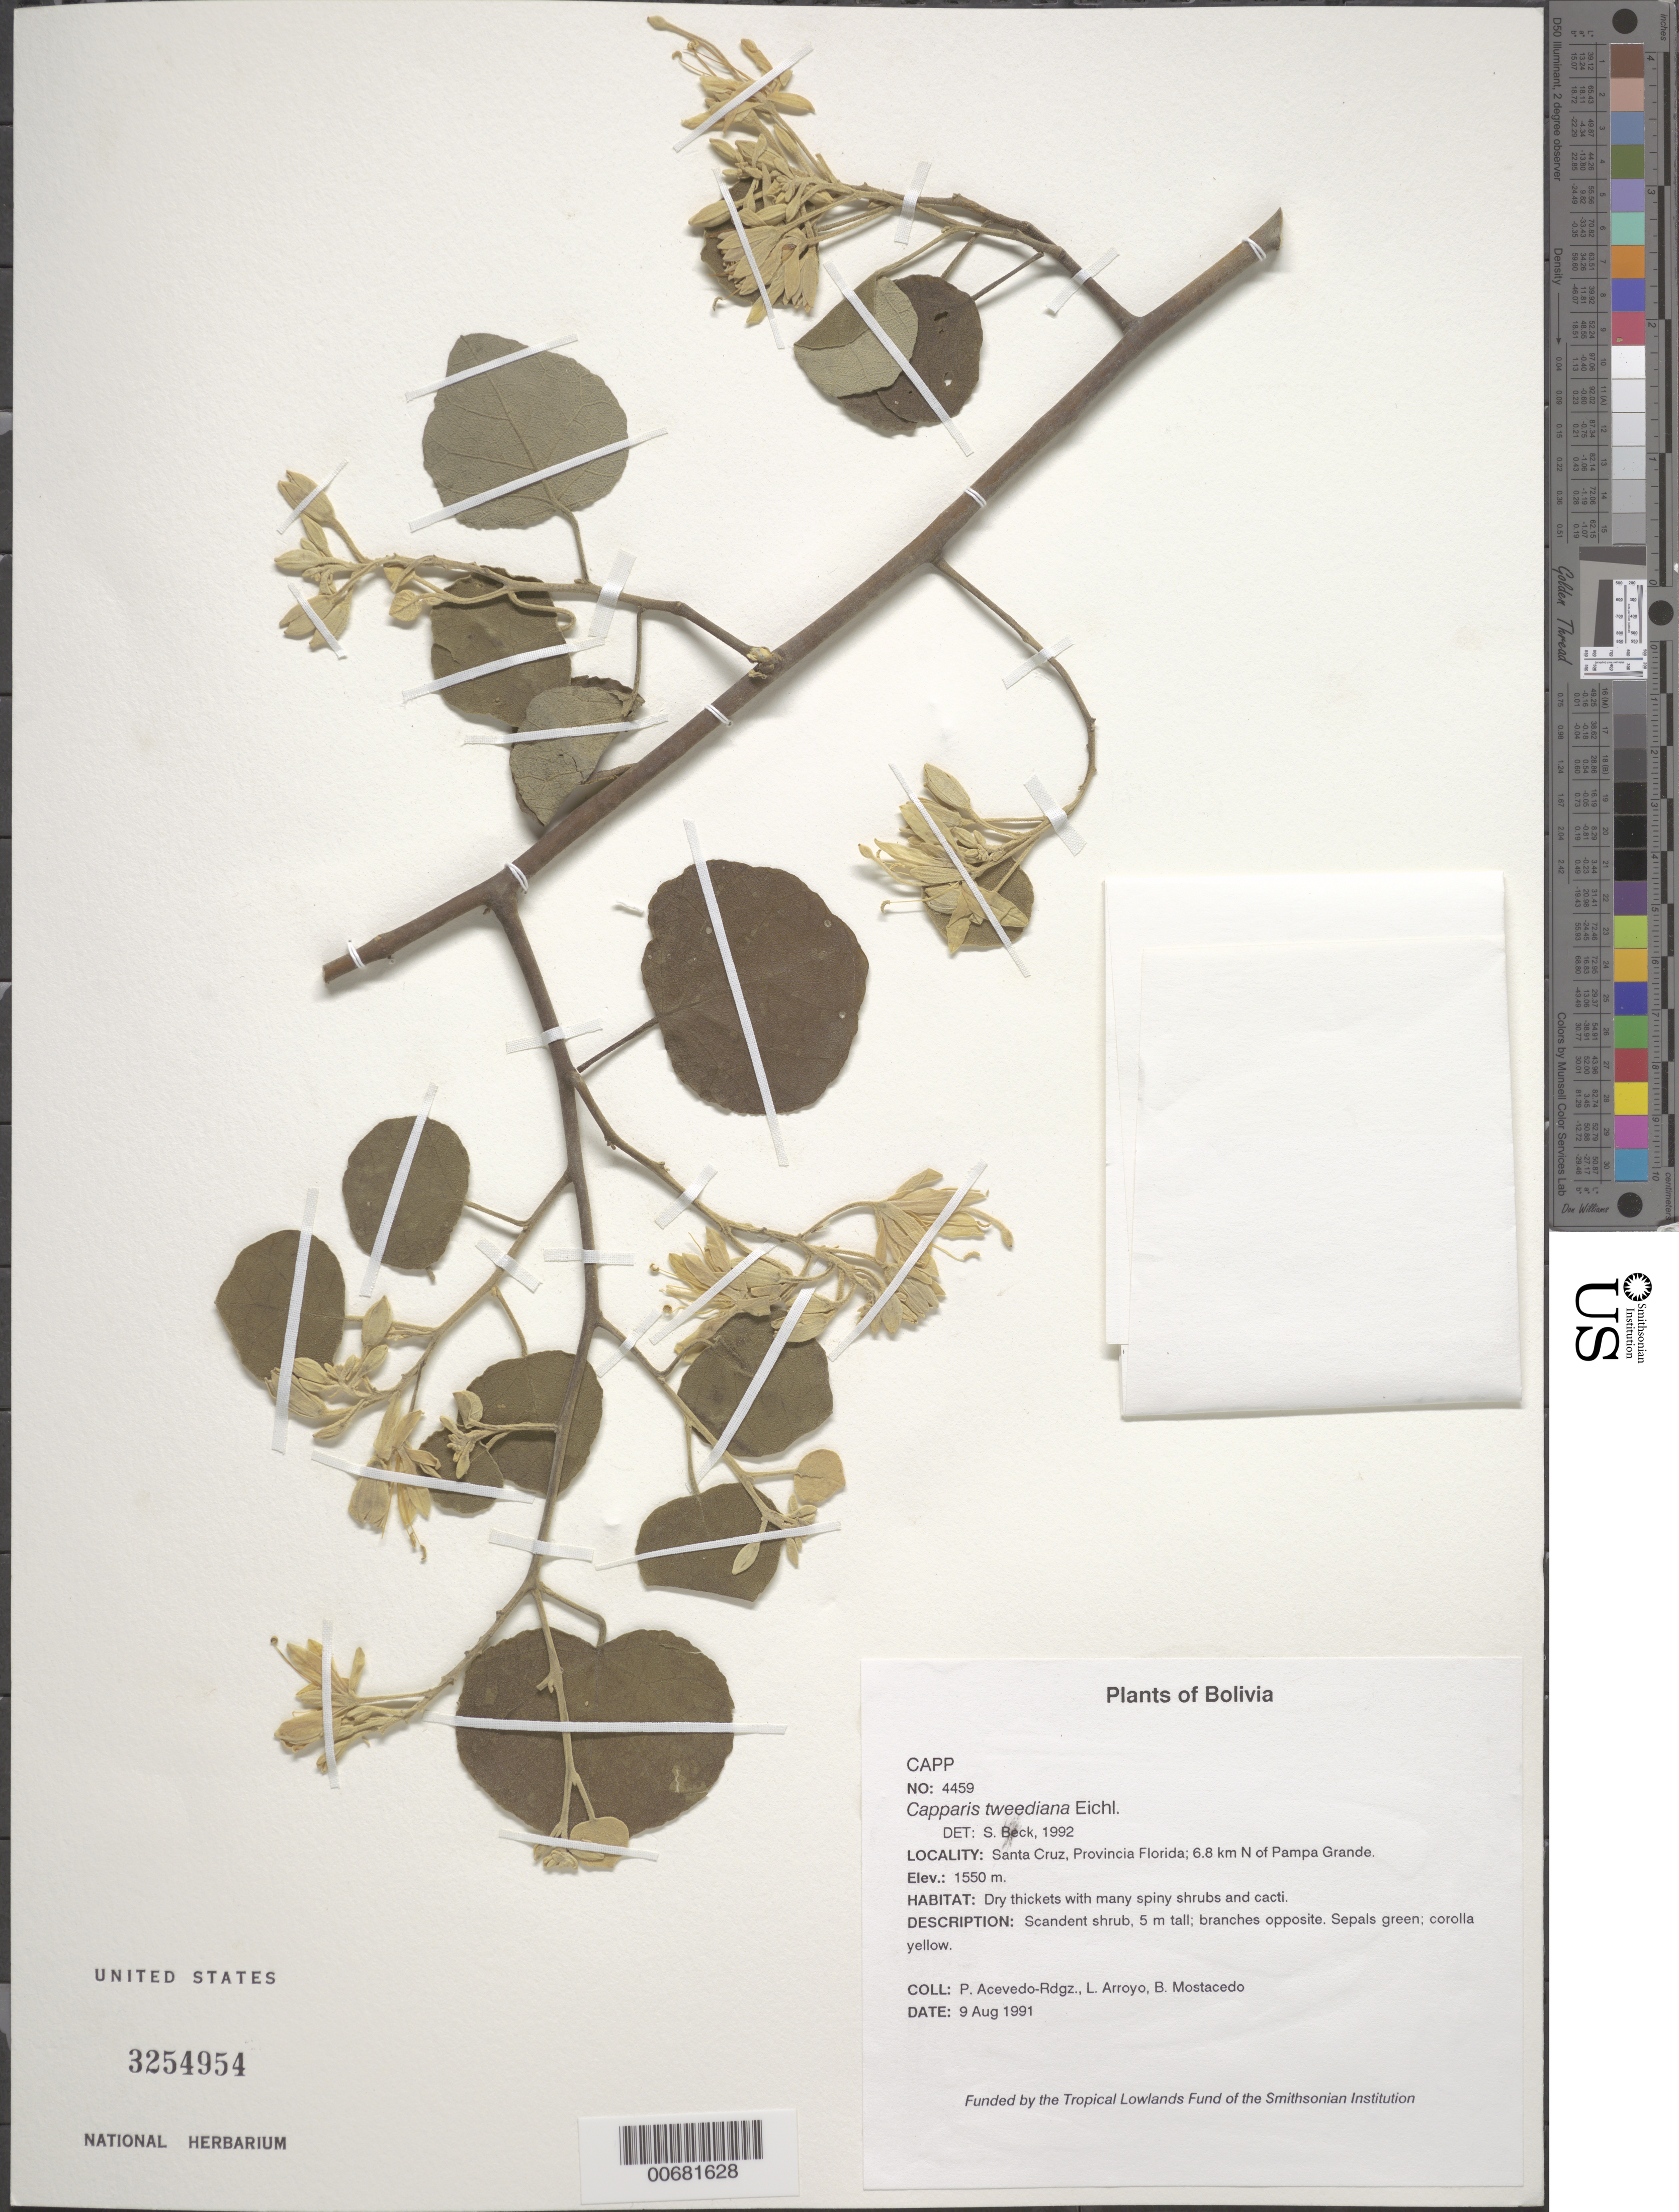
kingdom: Plantae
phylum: Tracheophyta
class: Magnoliopsida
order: Brassicales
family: Capparaceae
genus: Capparis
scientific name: Capparis tweediana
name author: Eichler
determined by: Beck, S. G.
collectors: P. Acevedo-Rodr., L. Arroyo & B. Mostacedo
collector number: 4459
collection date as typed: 09 Aug 1991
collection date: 1991-08-09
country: Bolivia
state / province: Santa Cruz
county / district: Florida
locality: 6.8 km N of Pampa Grande.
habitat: Dry thickets with many spiny shrubs and cacti.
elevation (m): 1550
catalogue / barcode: US 3254954